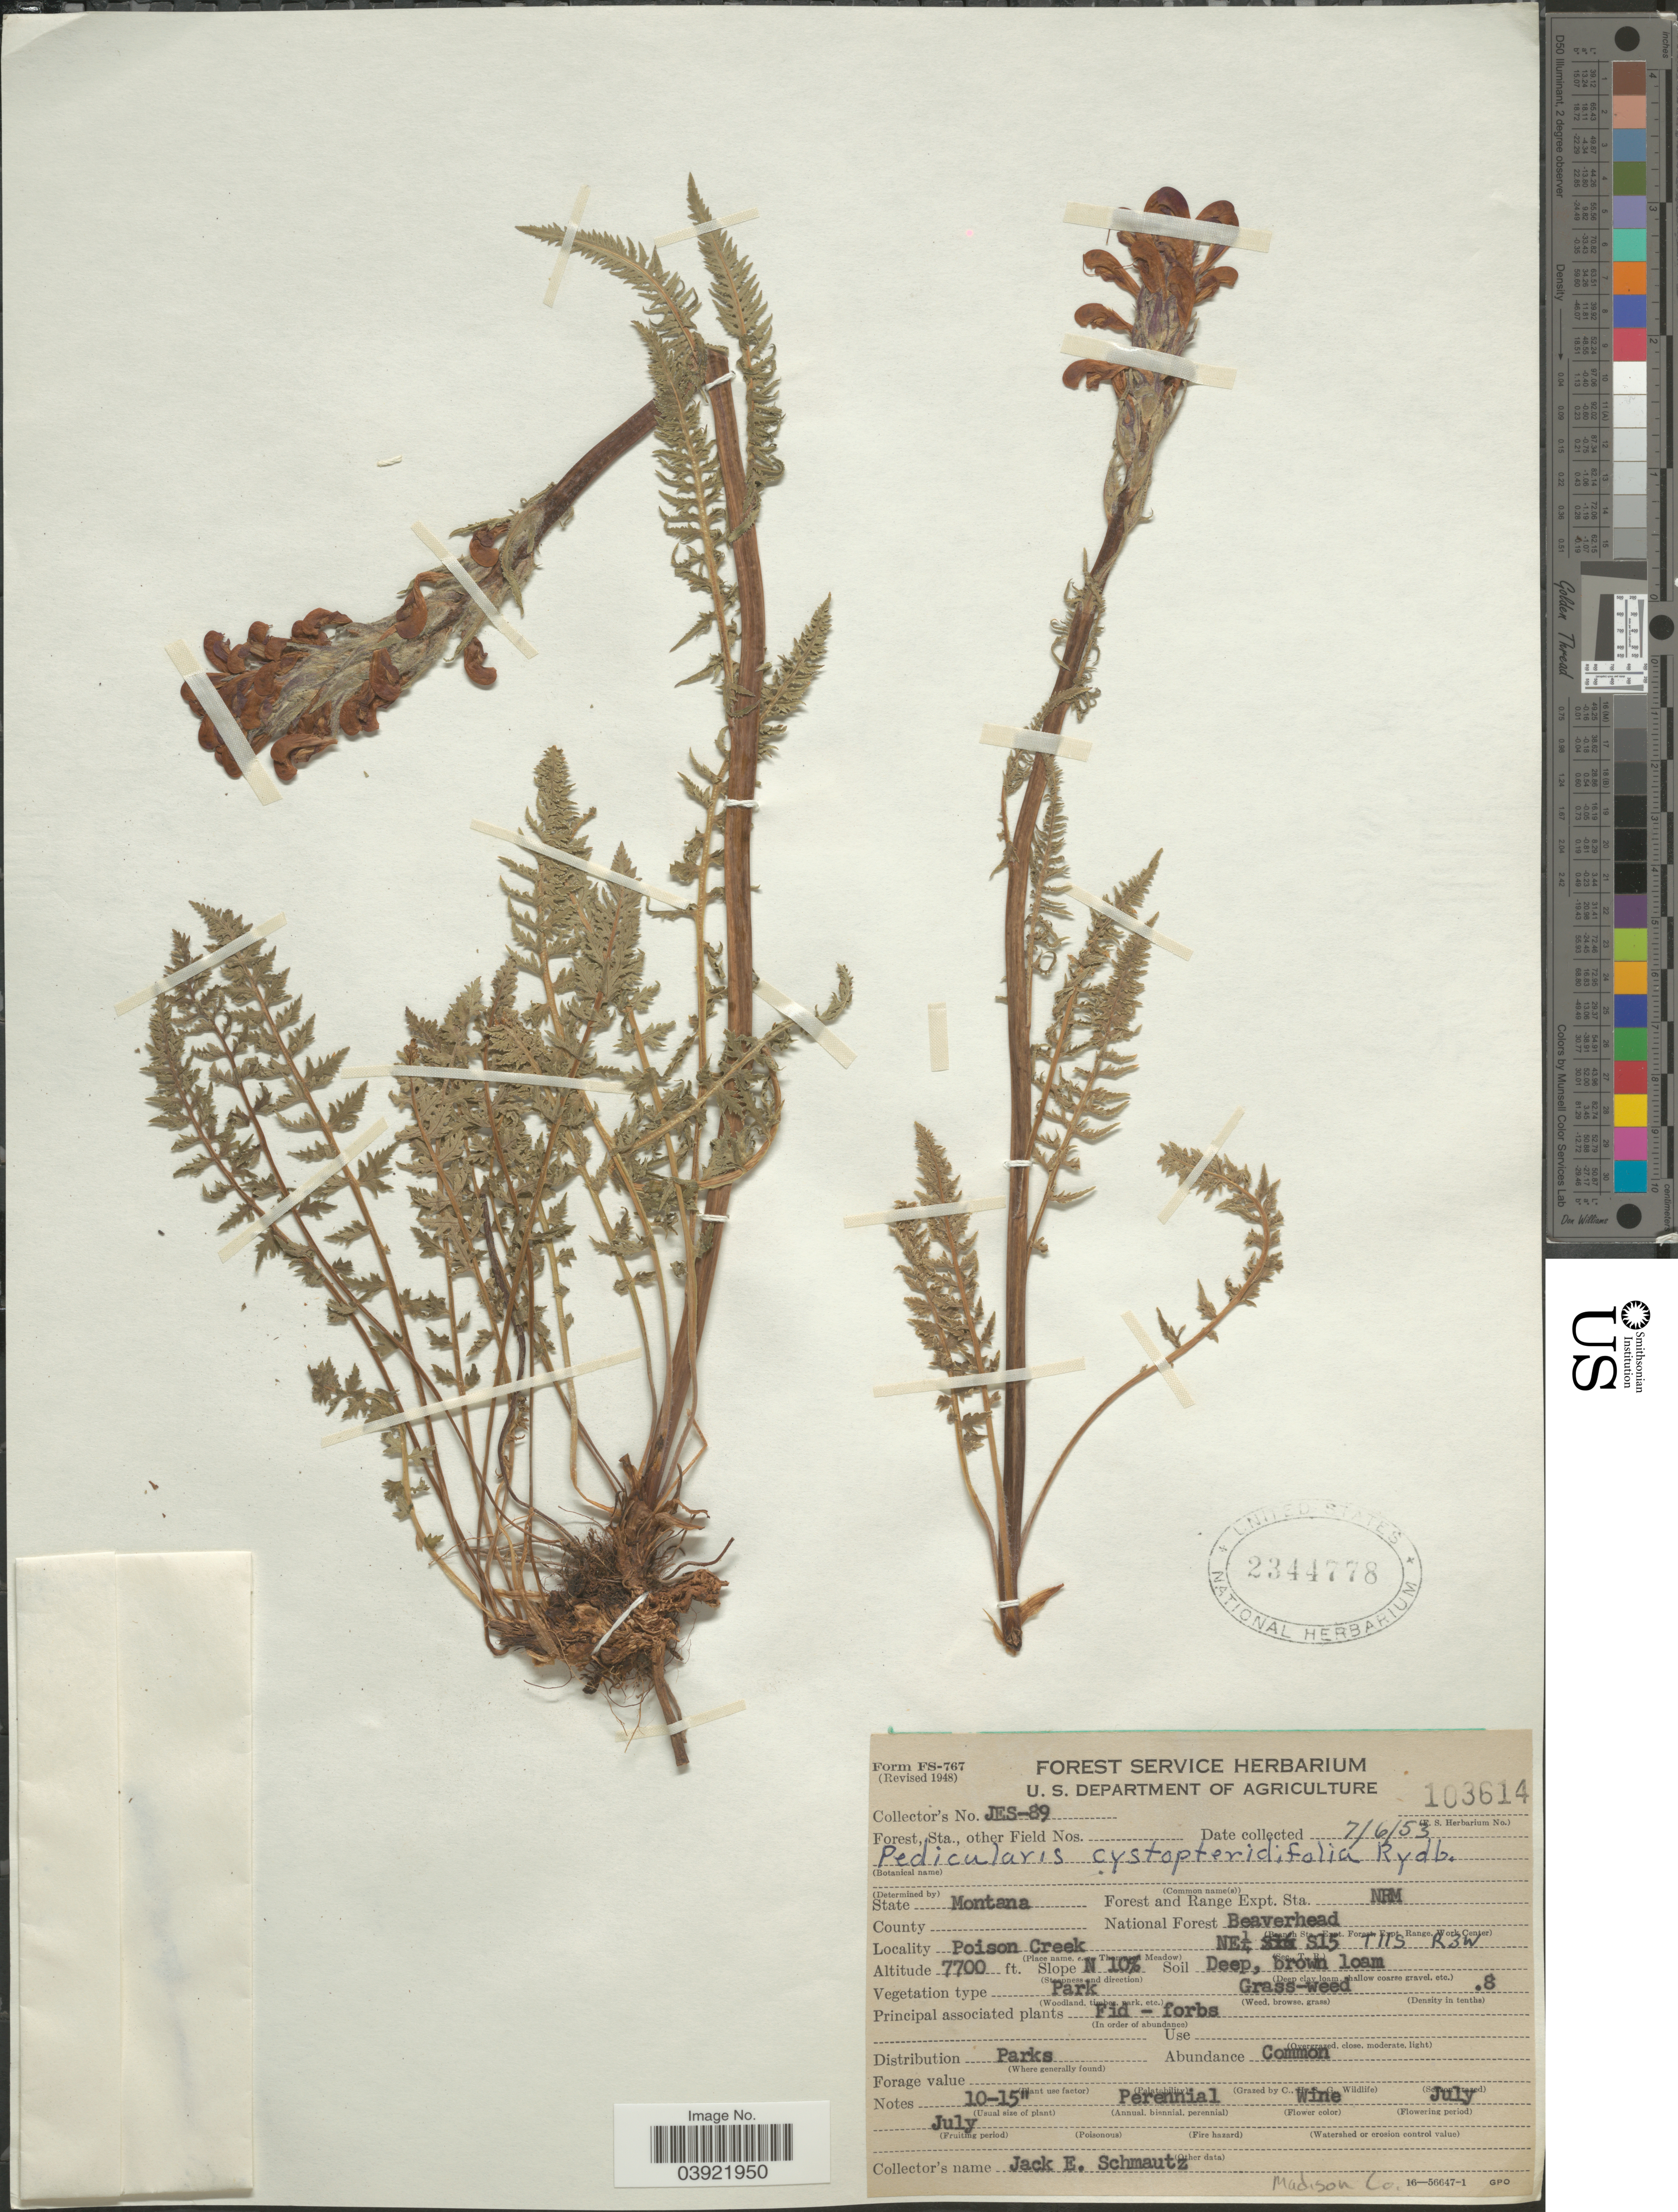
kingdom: Plantae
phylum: Tracheophyta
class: Magnoliopsida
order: Lamiales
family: Orobanchaceae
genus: Pedicularis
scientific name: Pedicularis cystopteridifolia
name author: Rydb.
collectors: J. Schmautz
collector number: JES-89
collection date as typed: Transcribed d/m/y: 6/7/53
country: United States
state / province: Montana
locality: National Forest Beaverhead. Poison Creek NE¼ S15 T11S R3W.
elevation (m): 2347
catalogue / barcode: US 2344778